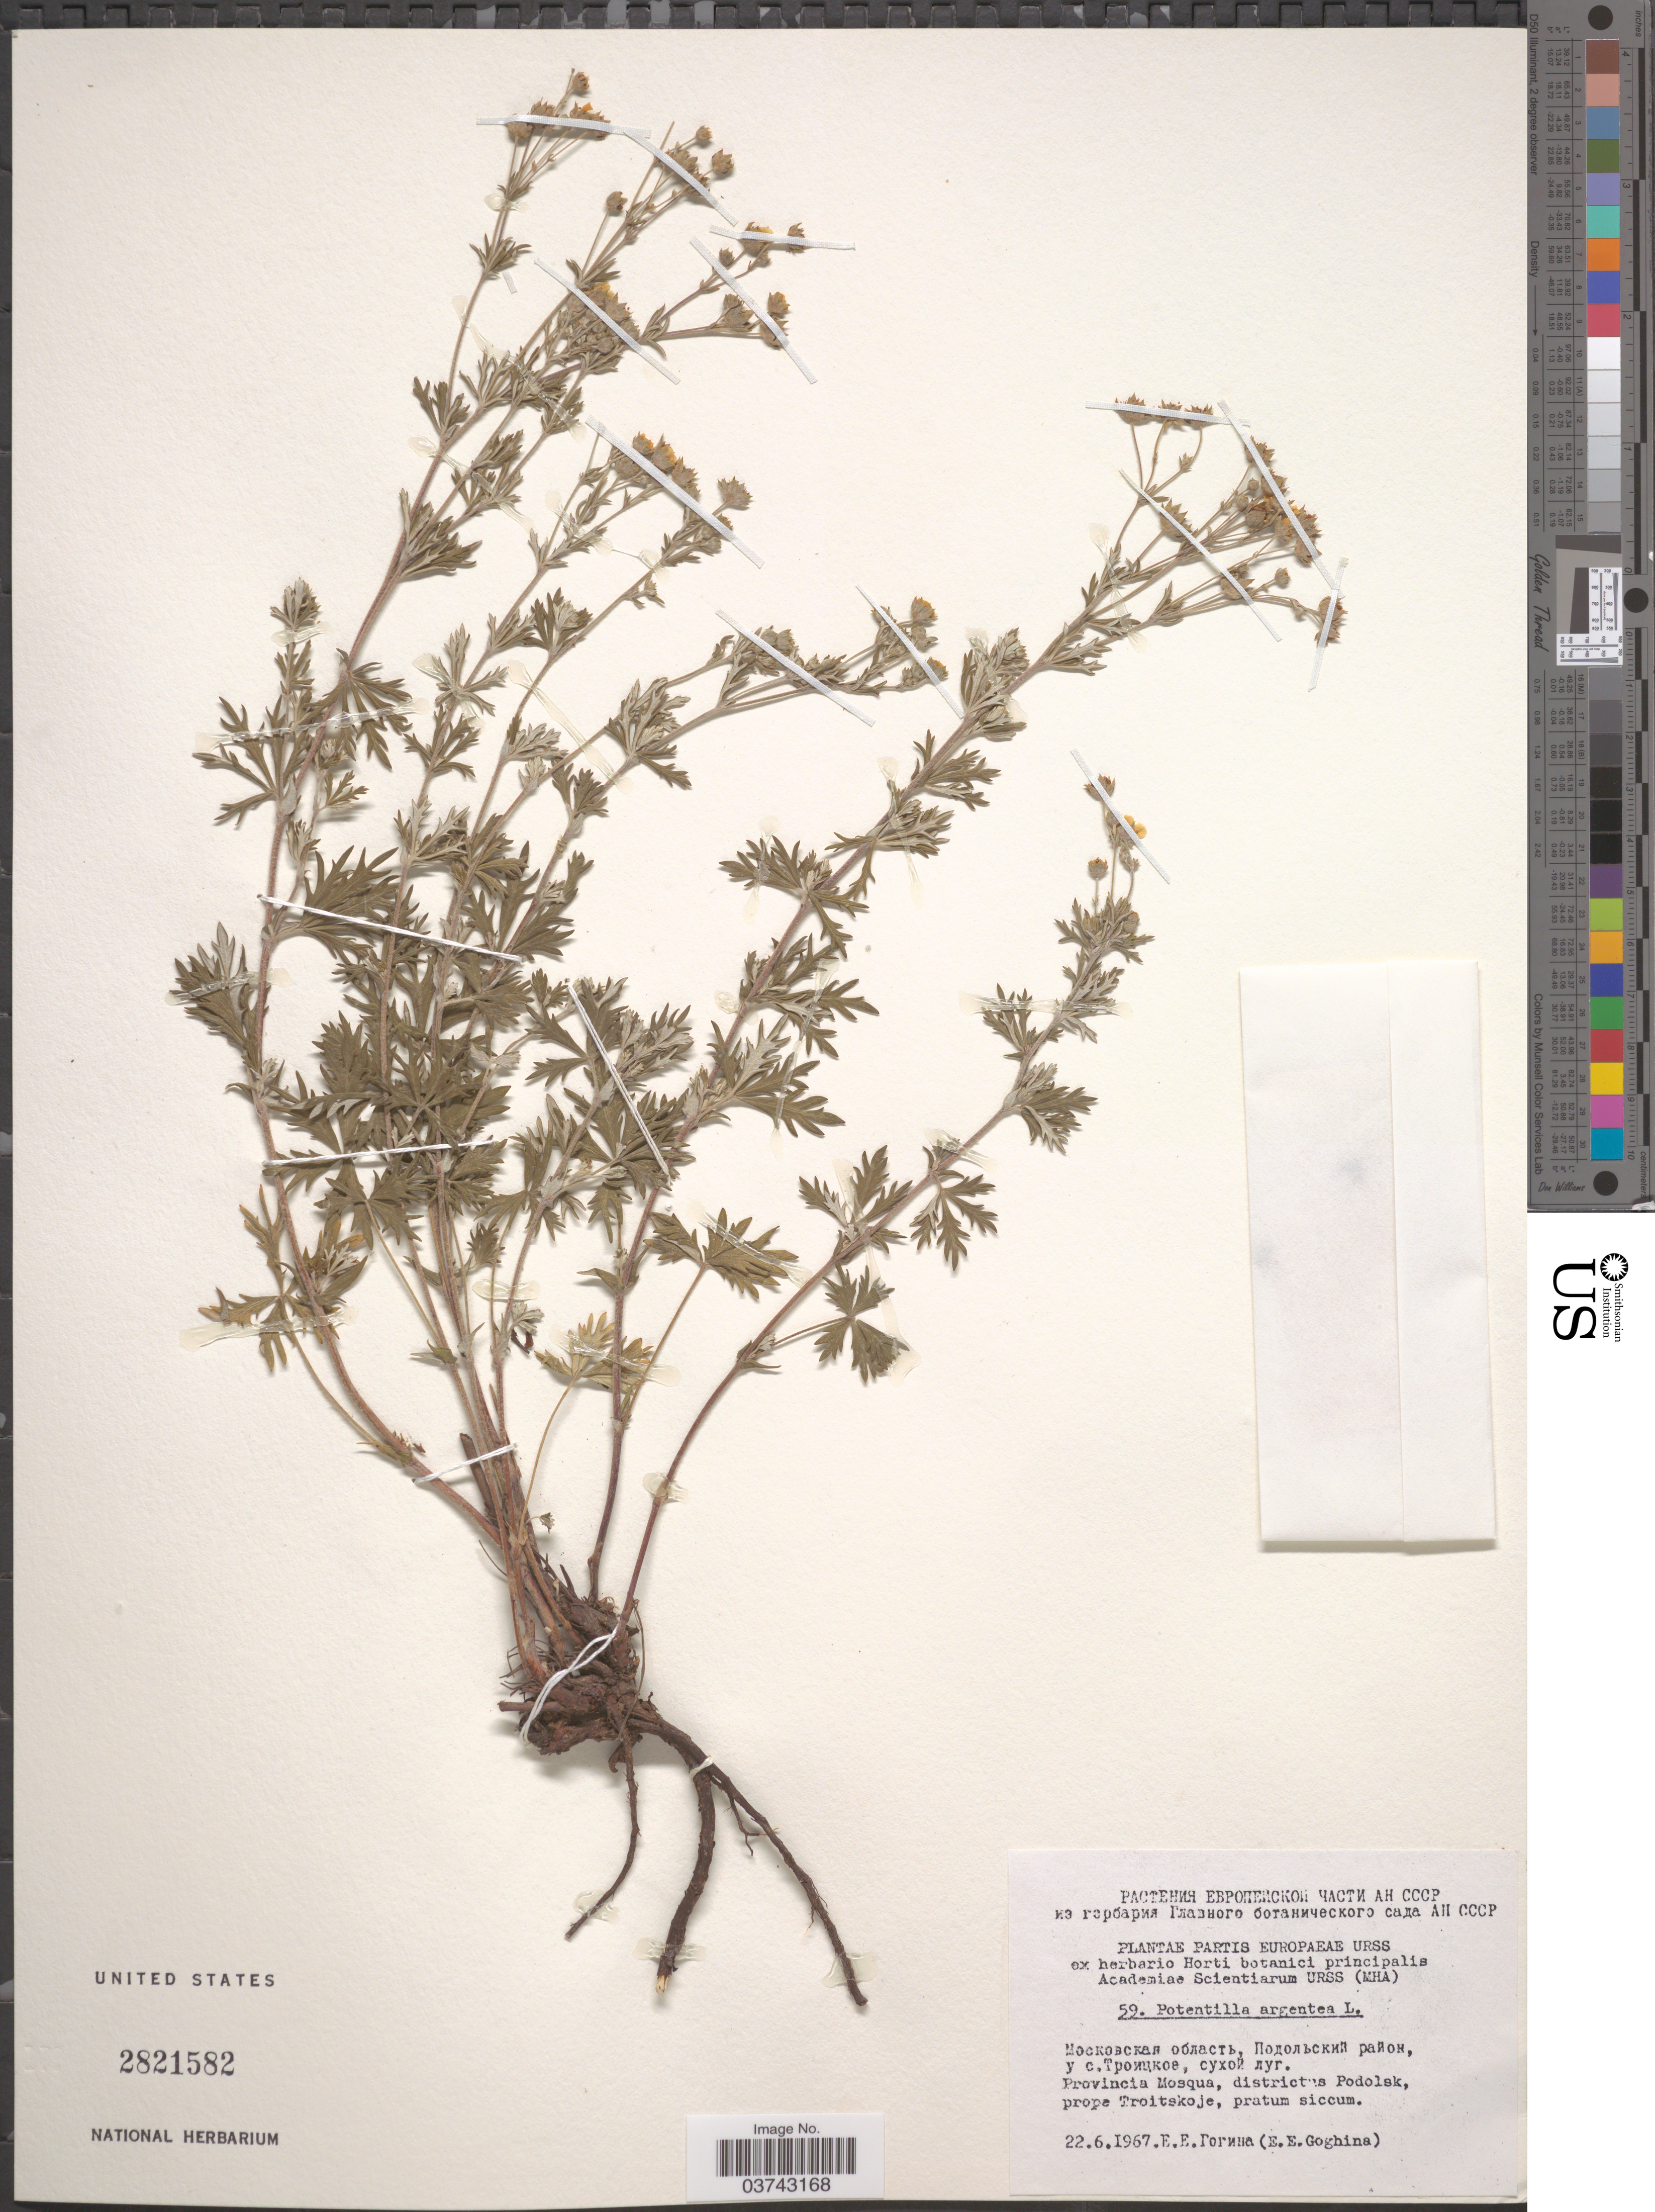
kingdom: Plantae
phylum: Tracheophyta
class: Magnoliopsida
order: Rosales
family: Rosaceae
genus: Potentilla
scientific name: Potentilla argentea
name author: L.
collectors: E. Goghina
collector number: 59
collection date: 1967-06-22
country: Russian Federation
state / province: Moscow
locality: Provincia Mosqua, districtus Podolsk, prope Troitskoje, pratum siccum.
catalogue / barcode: US 2821582